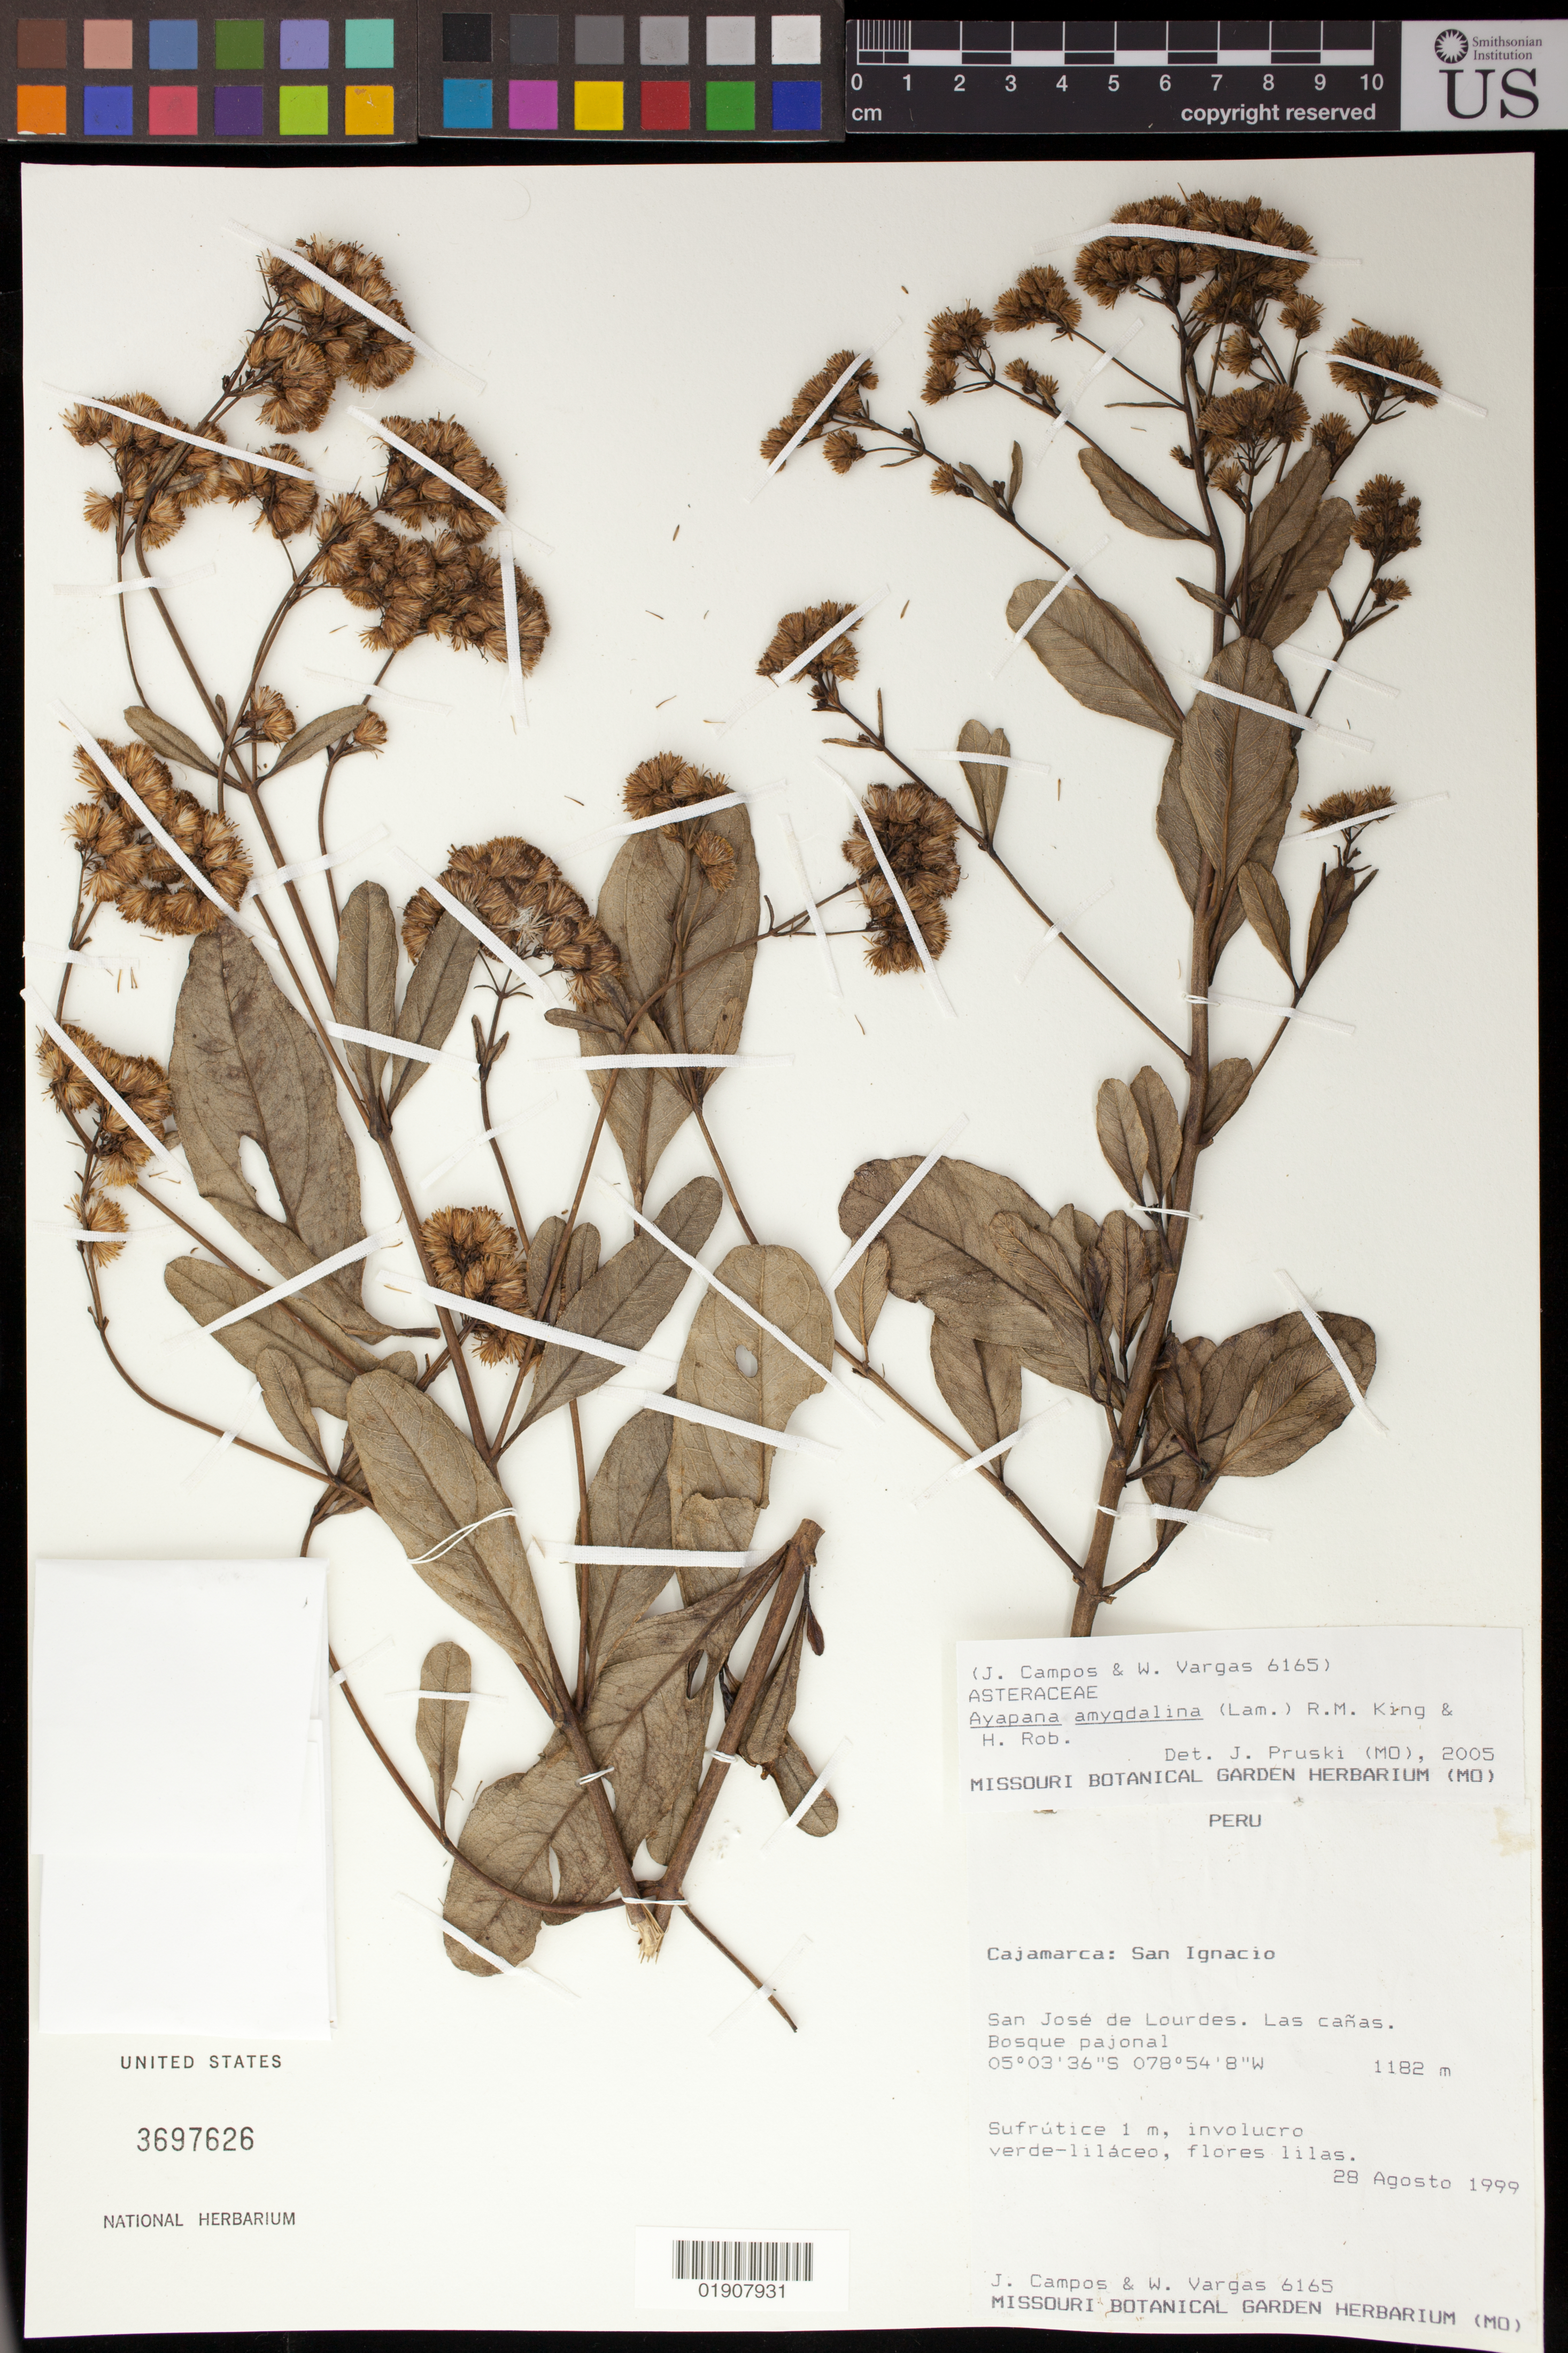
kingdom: Plantae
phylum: Tracheophyta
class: Magnoliopsida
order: Asterales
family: Asteraceae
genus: Ayapana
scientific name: Ayapana amygdalina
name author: (Lam.) R.M. King & H. Rob.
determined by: Pruski, J. F.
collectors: J. Campos & W. Vargas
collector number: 6165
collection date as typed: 28 Agosto 1999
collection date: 1999-08-28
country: Peru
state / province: Cajamarca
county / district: San Ignacio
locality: San José de Lourdes. Las cañas. Bosque pajonal.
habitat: Bosque pajonal.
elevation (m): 1182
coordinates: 05 03 36 S, 78 54 8 W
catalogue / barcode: US 3697626